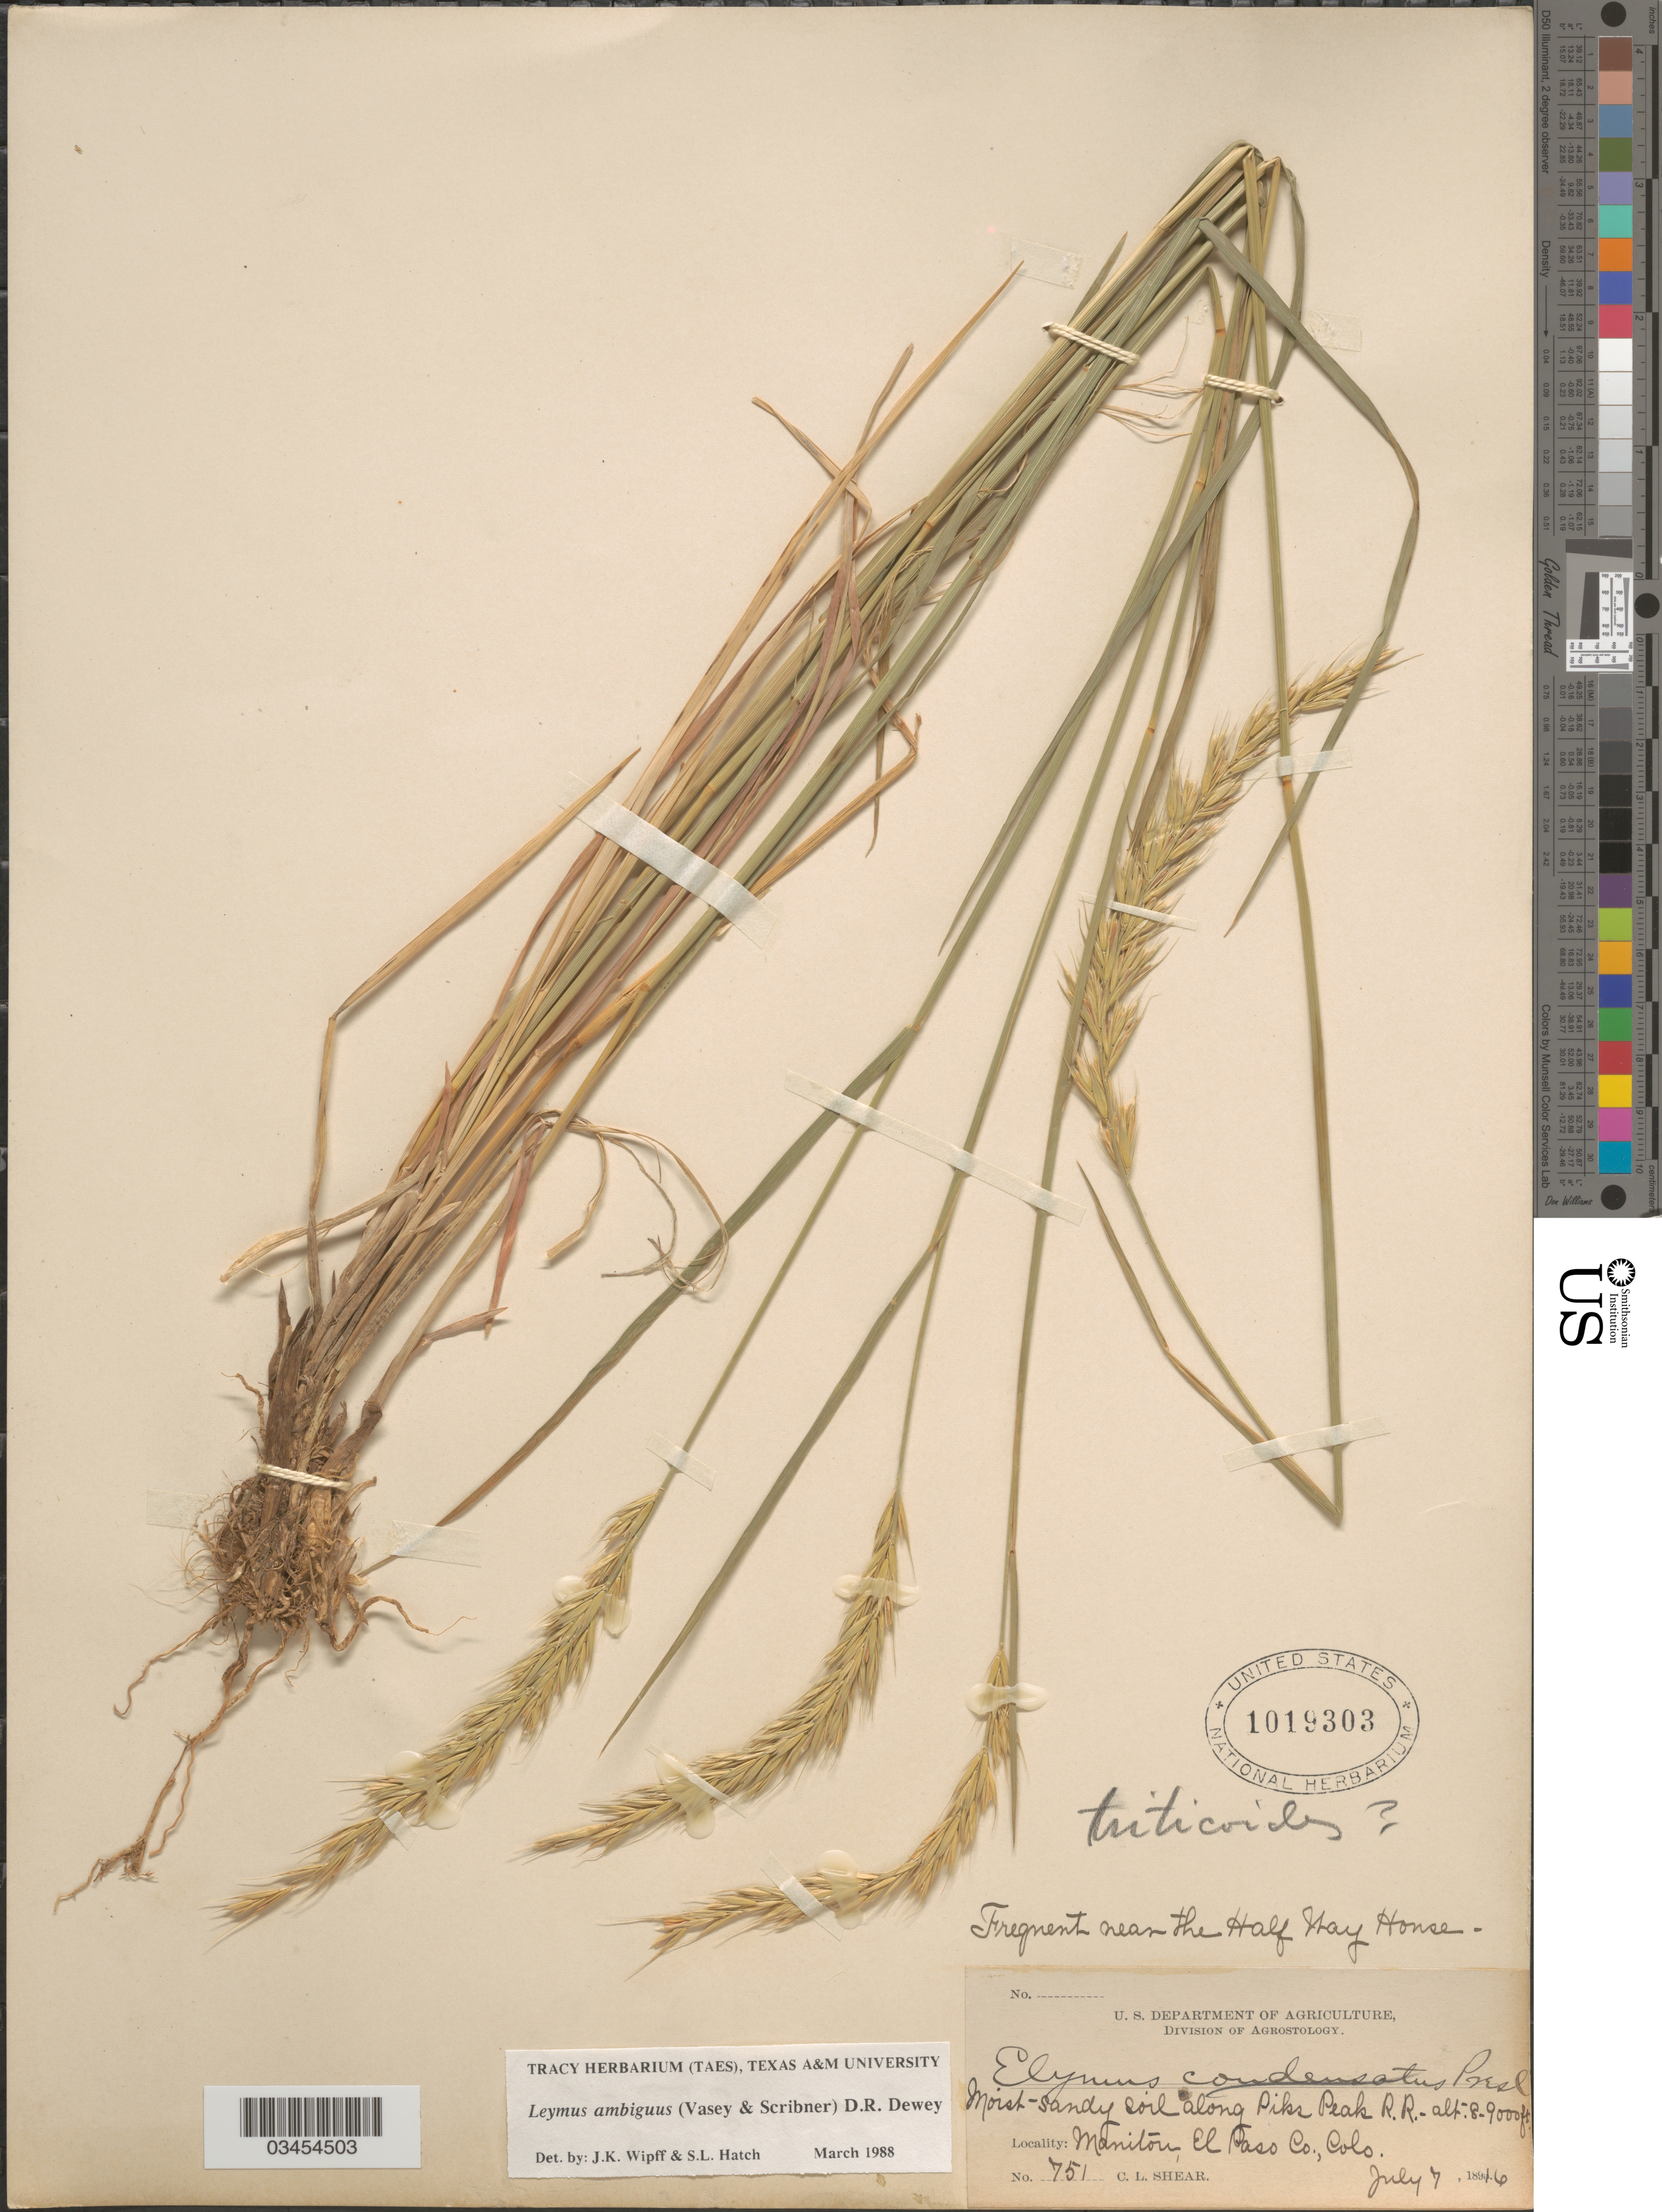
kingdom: Plantae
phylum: Tracheophyta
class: Liliopsida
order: Poales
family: Poaceae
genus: Leymus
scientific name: Leymus ambiguus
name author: (Vasey & Scribn.) Dewey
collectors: C. L. Shear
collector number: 751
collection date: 1896-07-07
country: United States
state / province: Colorado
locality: Moist-Sandy soil along Piks Peak R.R. manitou, El Paso Co.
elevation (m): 2438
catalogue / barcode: US 1019303